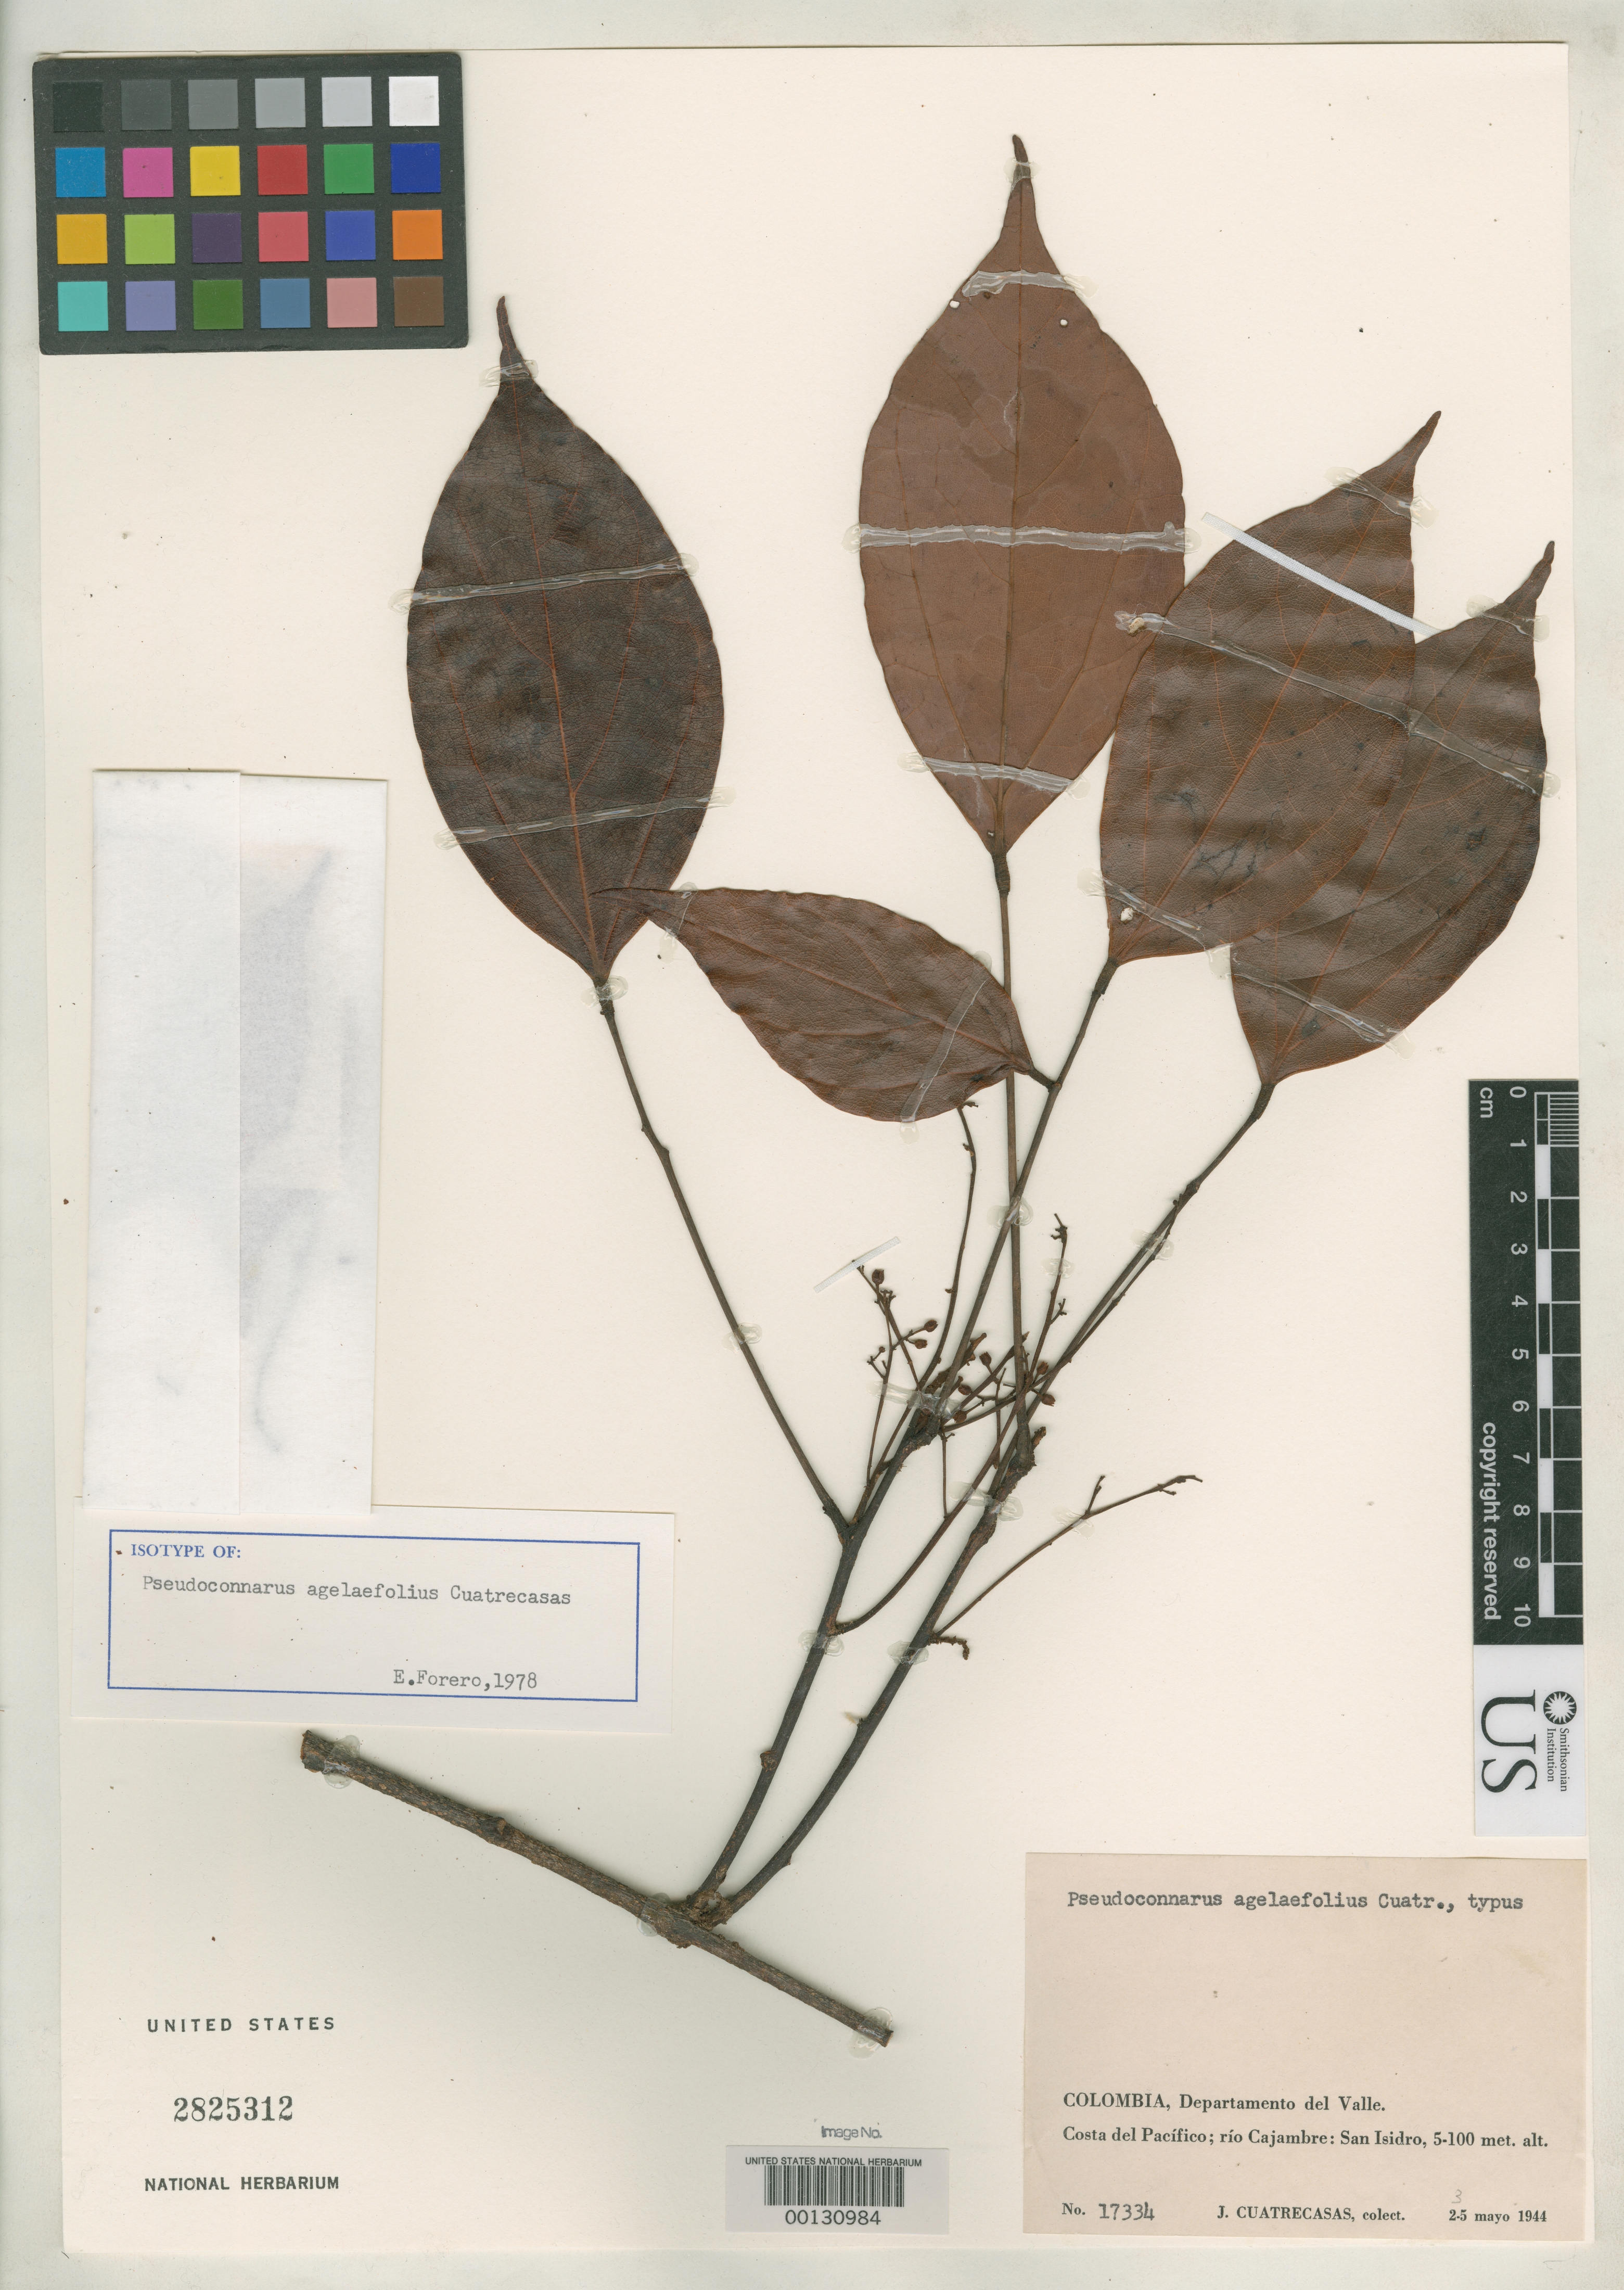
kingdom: Plantae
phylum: Tracheophyta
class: Magnoliopsida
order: Oxalidales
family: Connaraceae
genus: Pseudoconnarus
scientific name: Pseudoconnarus agelaefolius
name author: Cuatrec.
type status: Type Collection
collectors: J. Cuatrecasas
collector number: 17334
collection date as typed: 03 May 1944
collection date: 1944-05-03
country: Colombia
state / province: Valle del Cauca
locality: Pacific Coast, Rio Cajambre, San Isidro.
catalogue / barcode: US 2825312